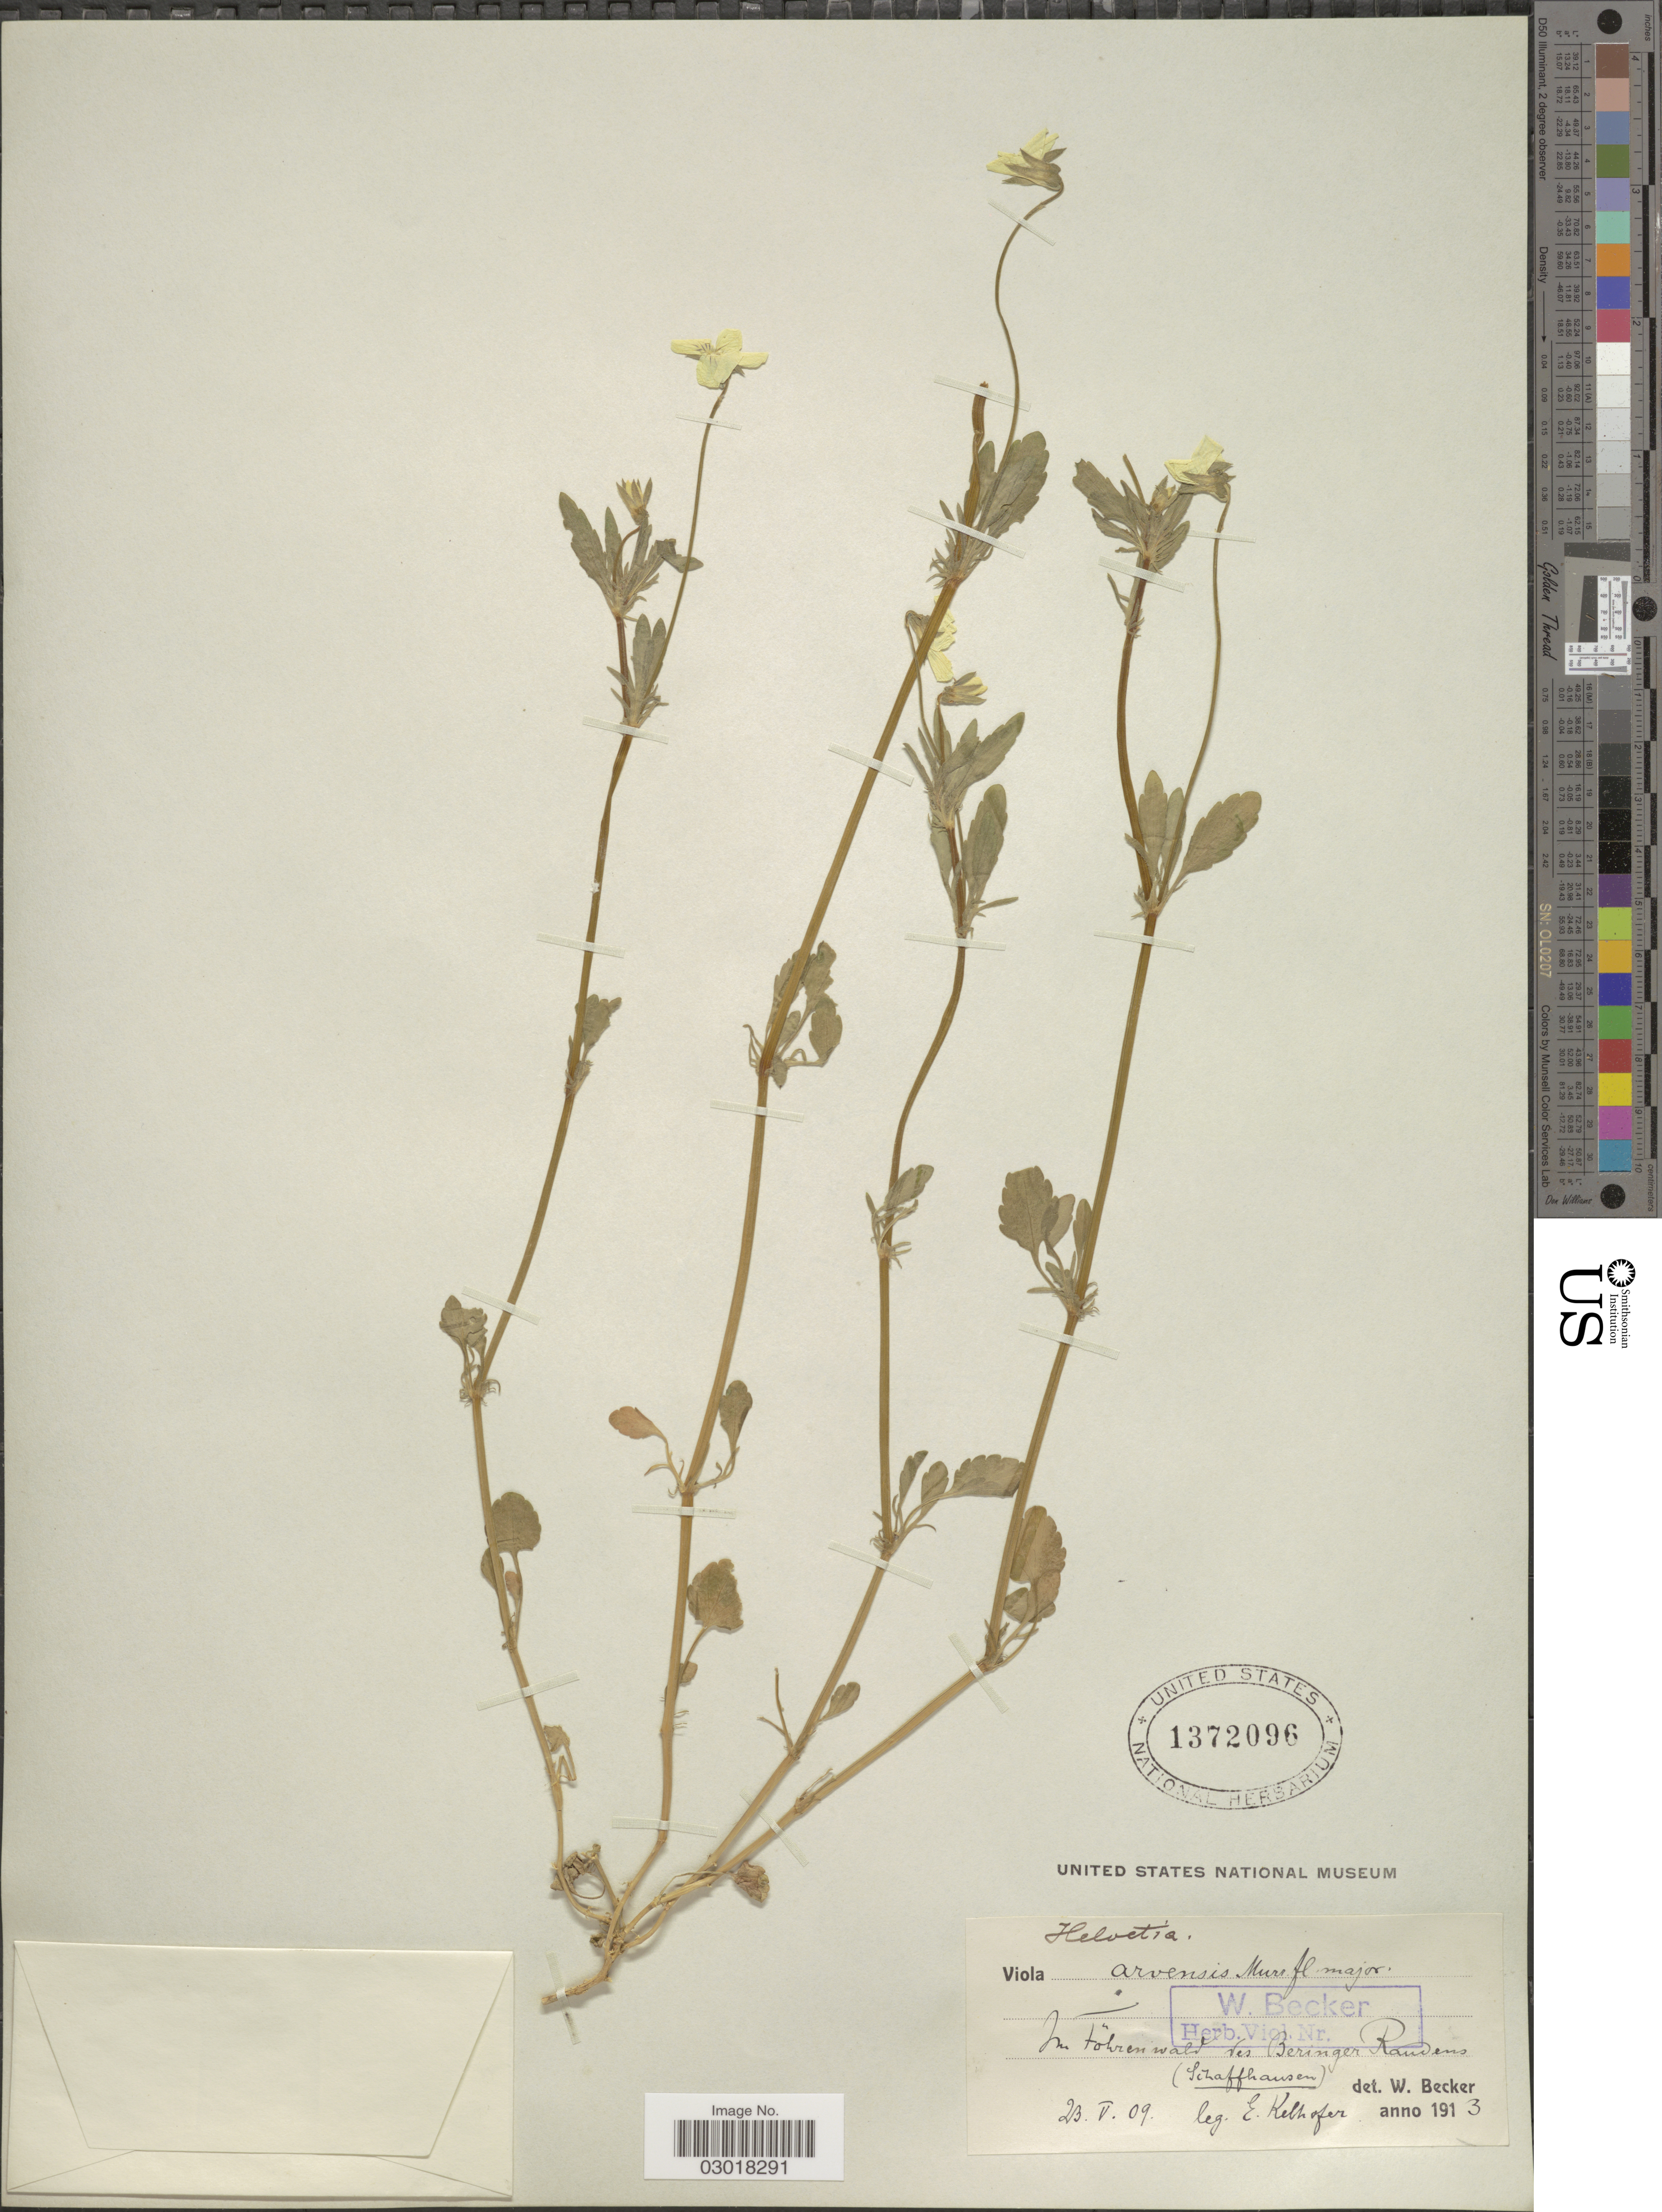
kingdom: Plantae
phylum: Tracheophyta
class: Magnoliopsida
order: Malpighiales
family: Violaceae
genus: Viola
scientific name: Viola arvensis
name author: Murray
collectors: E. Kelhofer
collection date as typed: Transcribed d/m/y: 23/5/09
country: Switzerland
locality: Helvetia. In Föhren wald des beringer Randens (Sczaffhausen).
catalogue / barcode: US 1372096